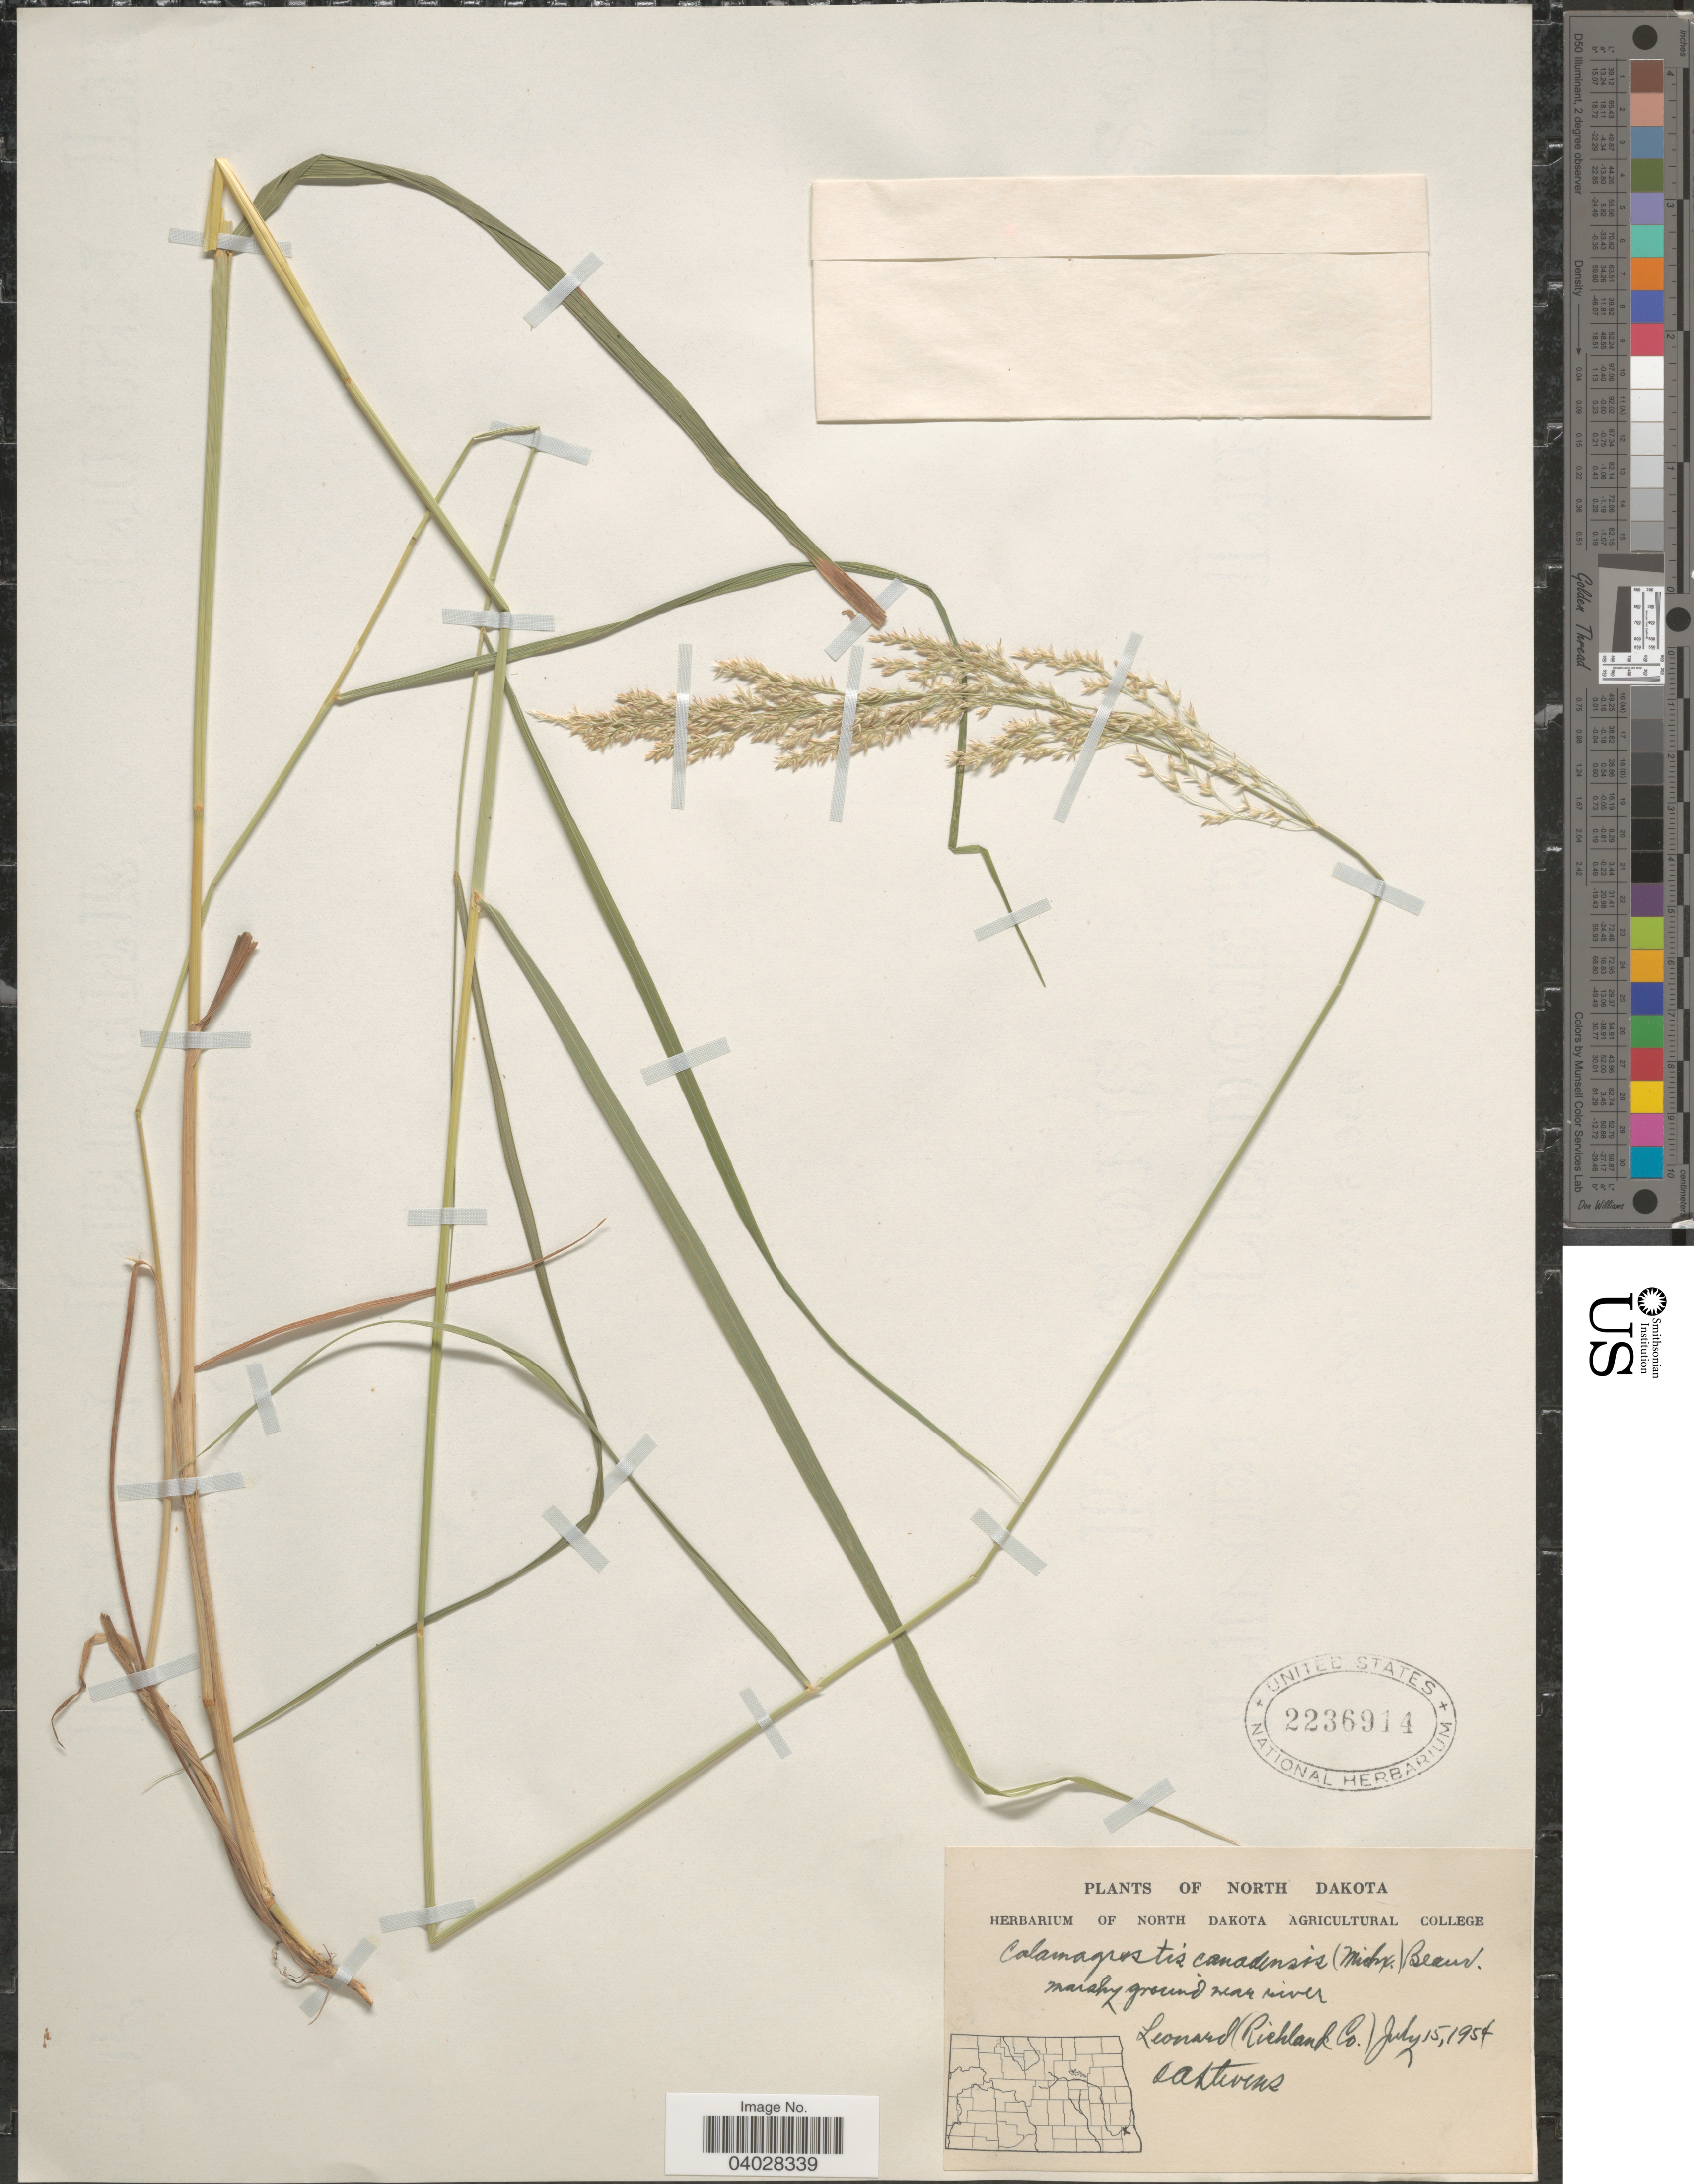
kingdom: Plantae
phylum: Tracheophyta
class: Liliopsida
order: Poales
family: Poaceae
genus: Calamagrostis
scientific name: Calamagrostis canadensis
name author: (Michx.) P. Beauv.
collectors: O. A. Stevens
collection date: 1954-07-15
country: United States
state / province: North Dakota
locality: Near river Leonard (Richland Co.).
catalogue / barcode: US 2236914